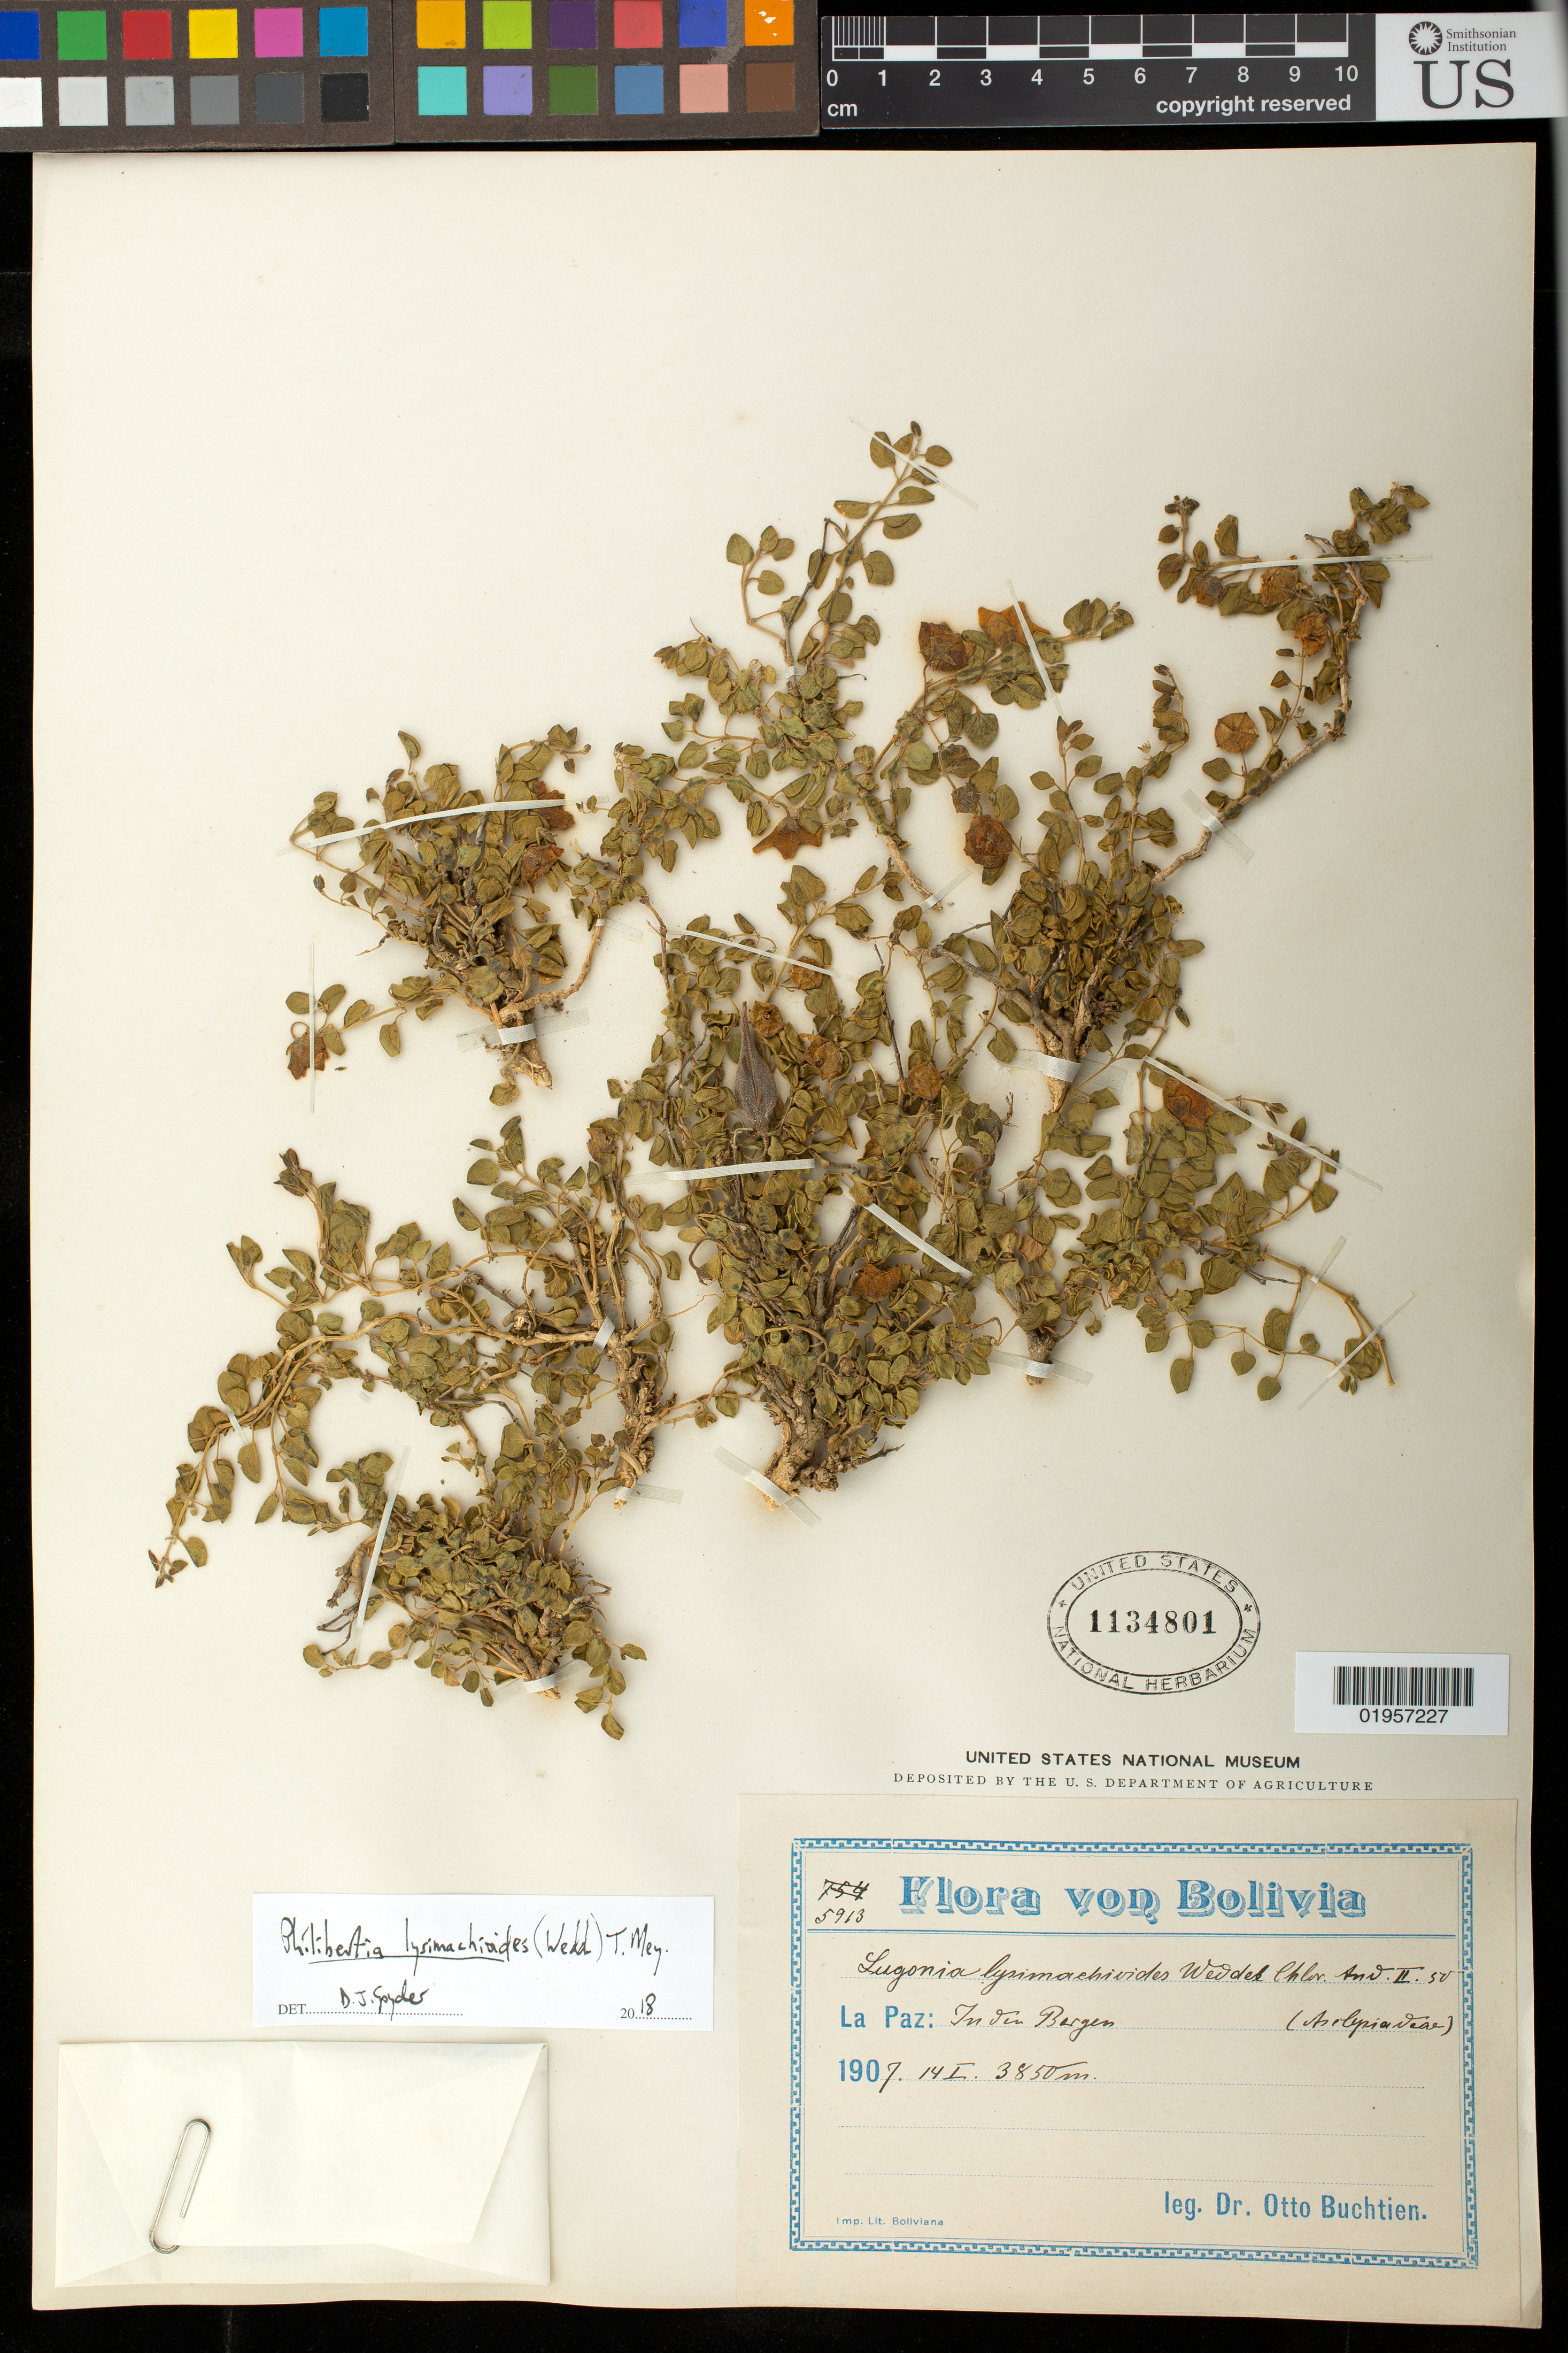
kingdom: Plantae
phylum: Tracheophyta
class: Magnoliopsida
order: Gentianales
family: Apocynaceae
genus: Philibertia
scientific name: Philibertia lysimachioides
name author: (Wedd.) T. Mey.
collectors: O. Buchtien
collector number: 5913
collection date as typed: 14 Jan 1907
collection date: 1907-01-14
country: Bolivia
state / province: La Paz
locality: La Paz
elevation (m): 3700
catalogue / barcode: US 1134801